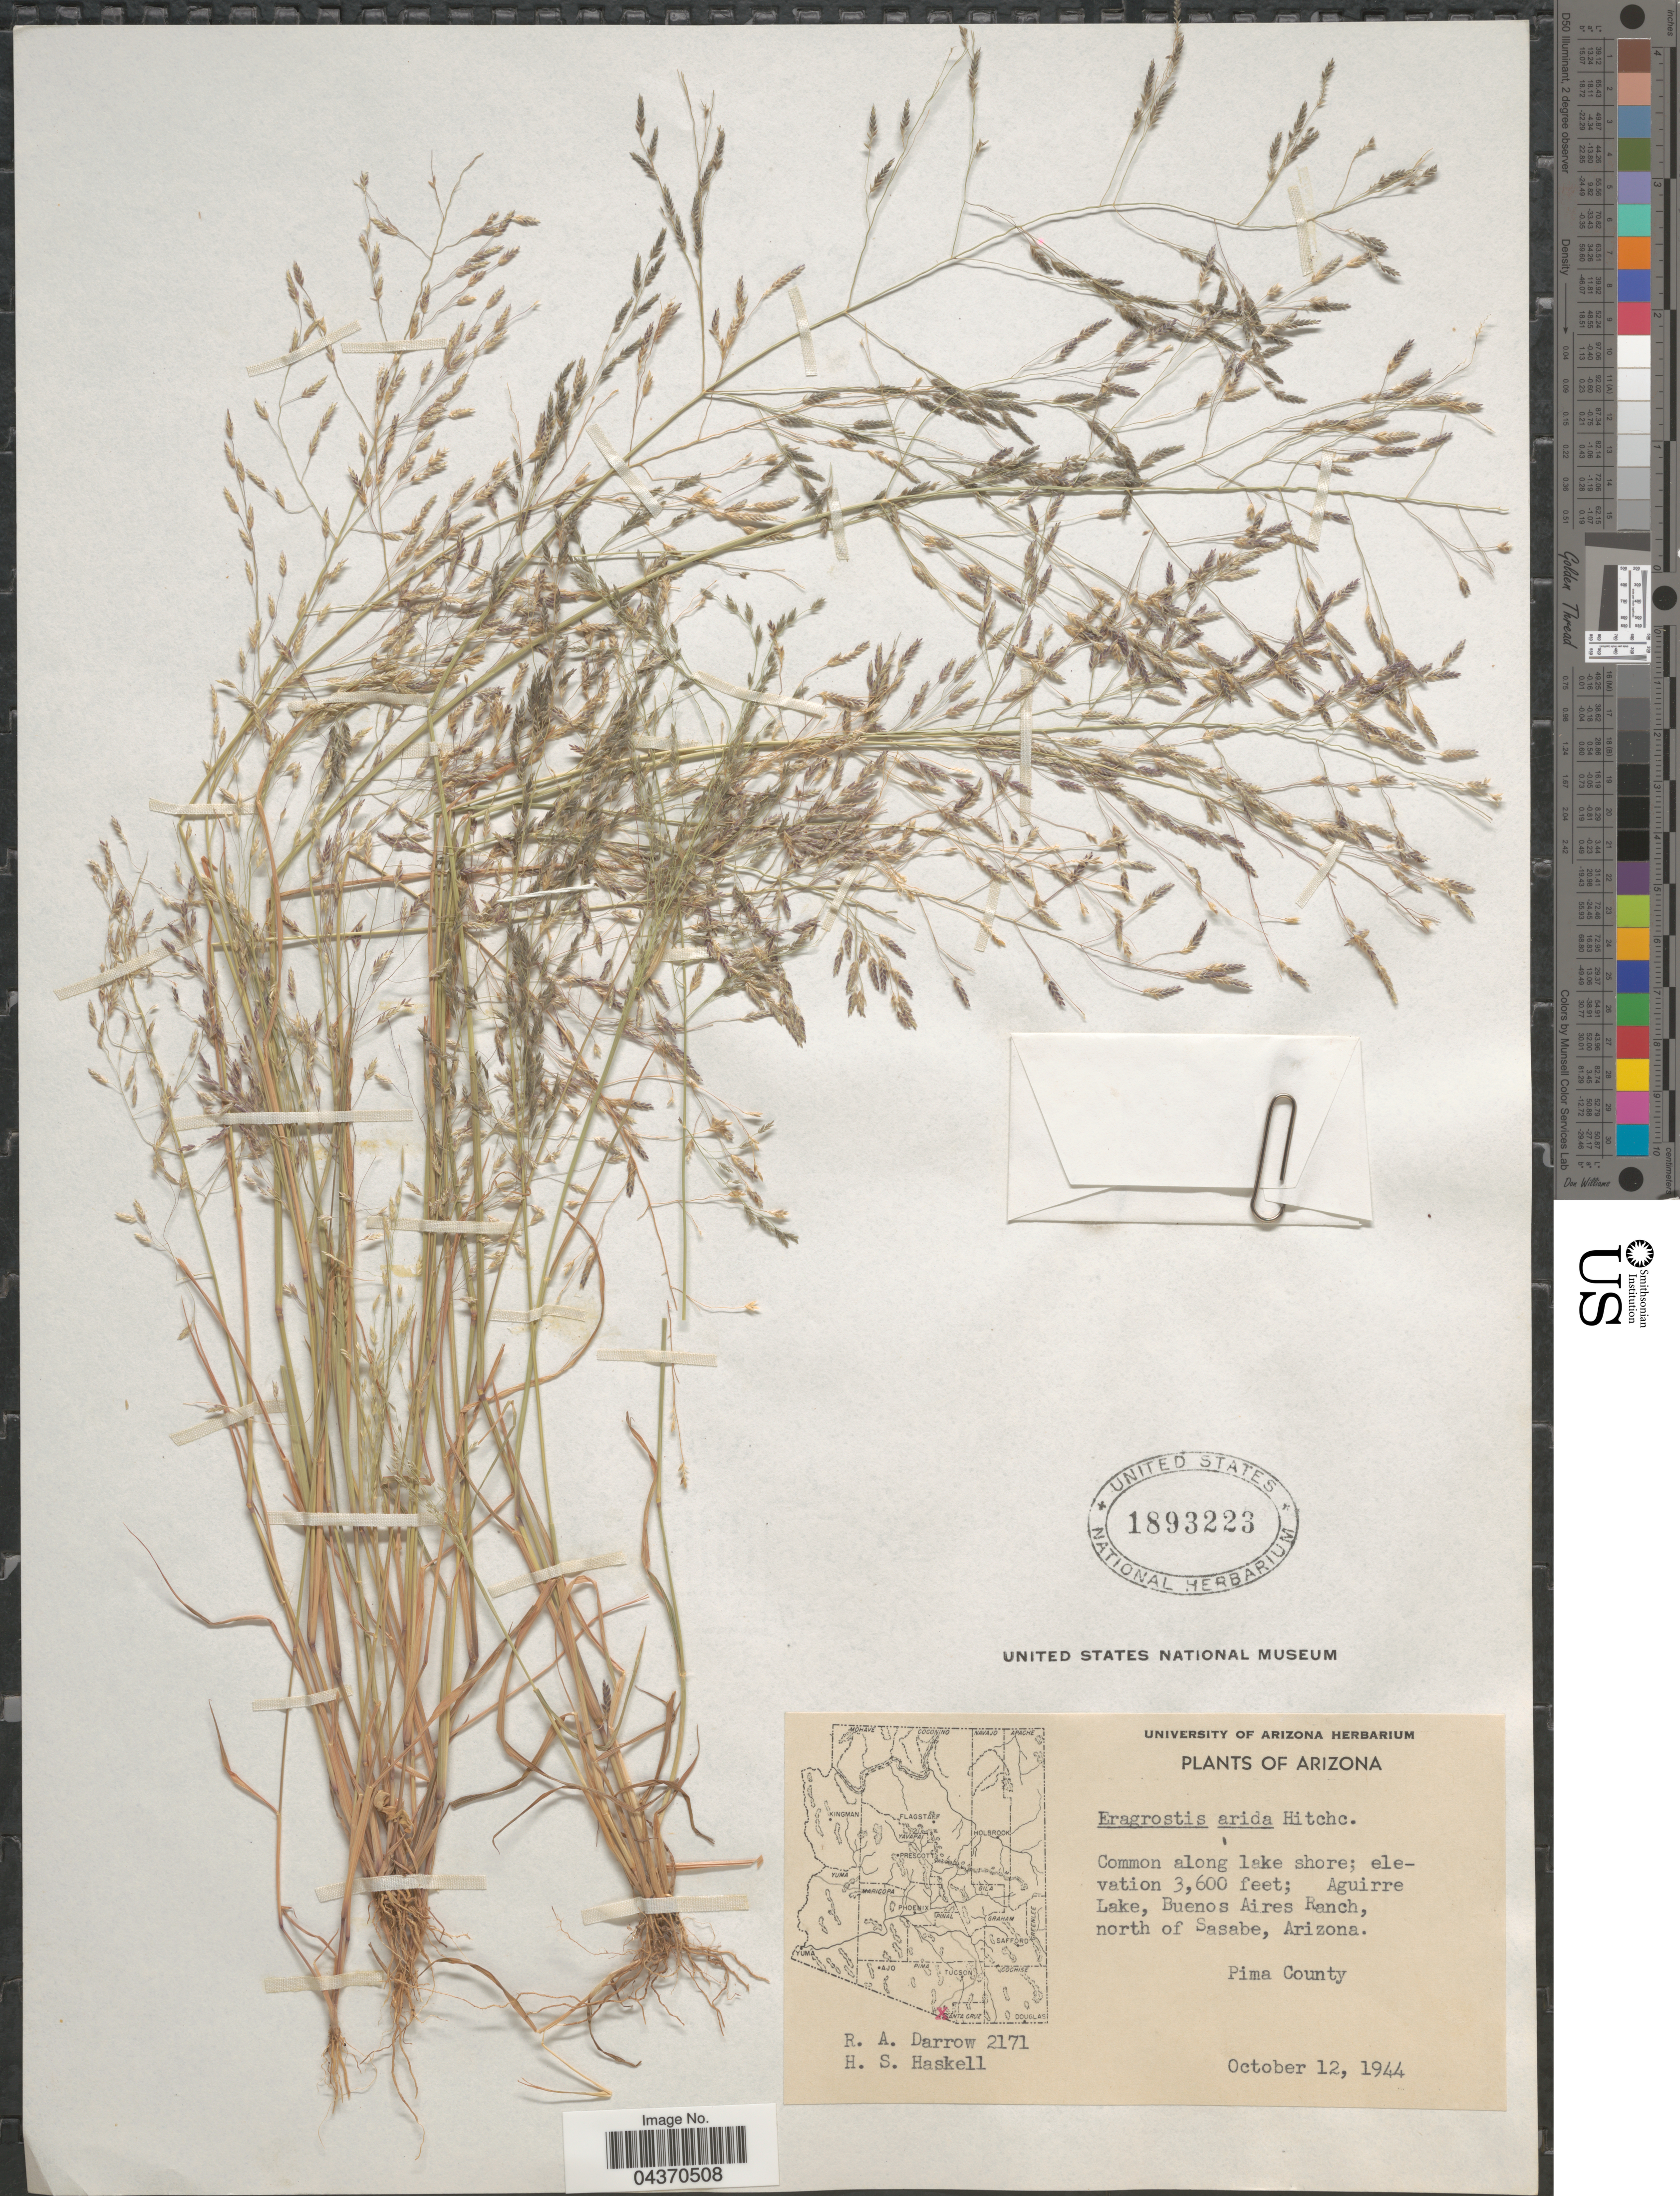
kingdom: Plantae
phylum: Tracheophyta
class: Liliopsida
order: Poales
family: Poaceae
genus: Eragrostis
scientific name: Eragrostis pectinacea var. miserrima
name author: (E. Fourn.) Reeder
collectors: R. A. Darrow & H. Haskell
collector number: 2171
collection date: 1944-10-12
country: United States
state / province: Arizona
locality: Common along lake shore; Aguirre Lake, Buenos Aires Ranch, north of Sasabe, Pima County.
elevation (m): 1097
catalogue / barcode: US 1893223